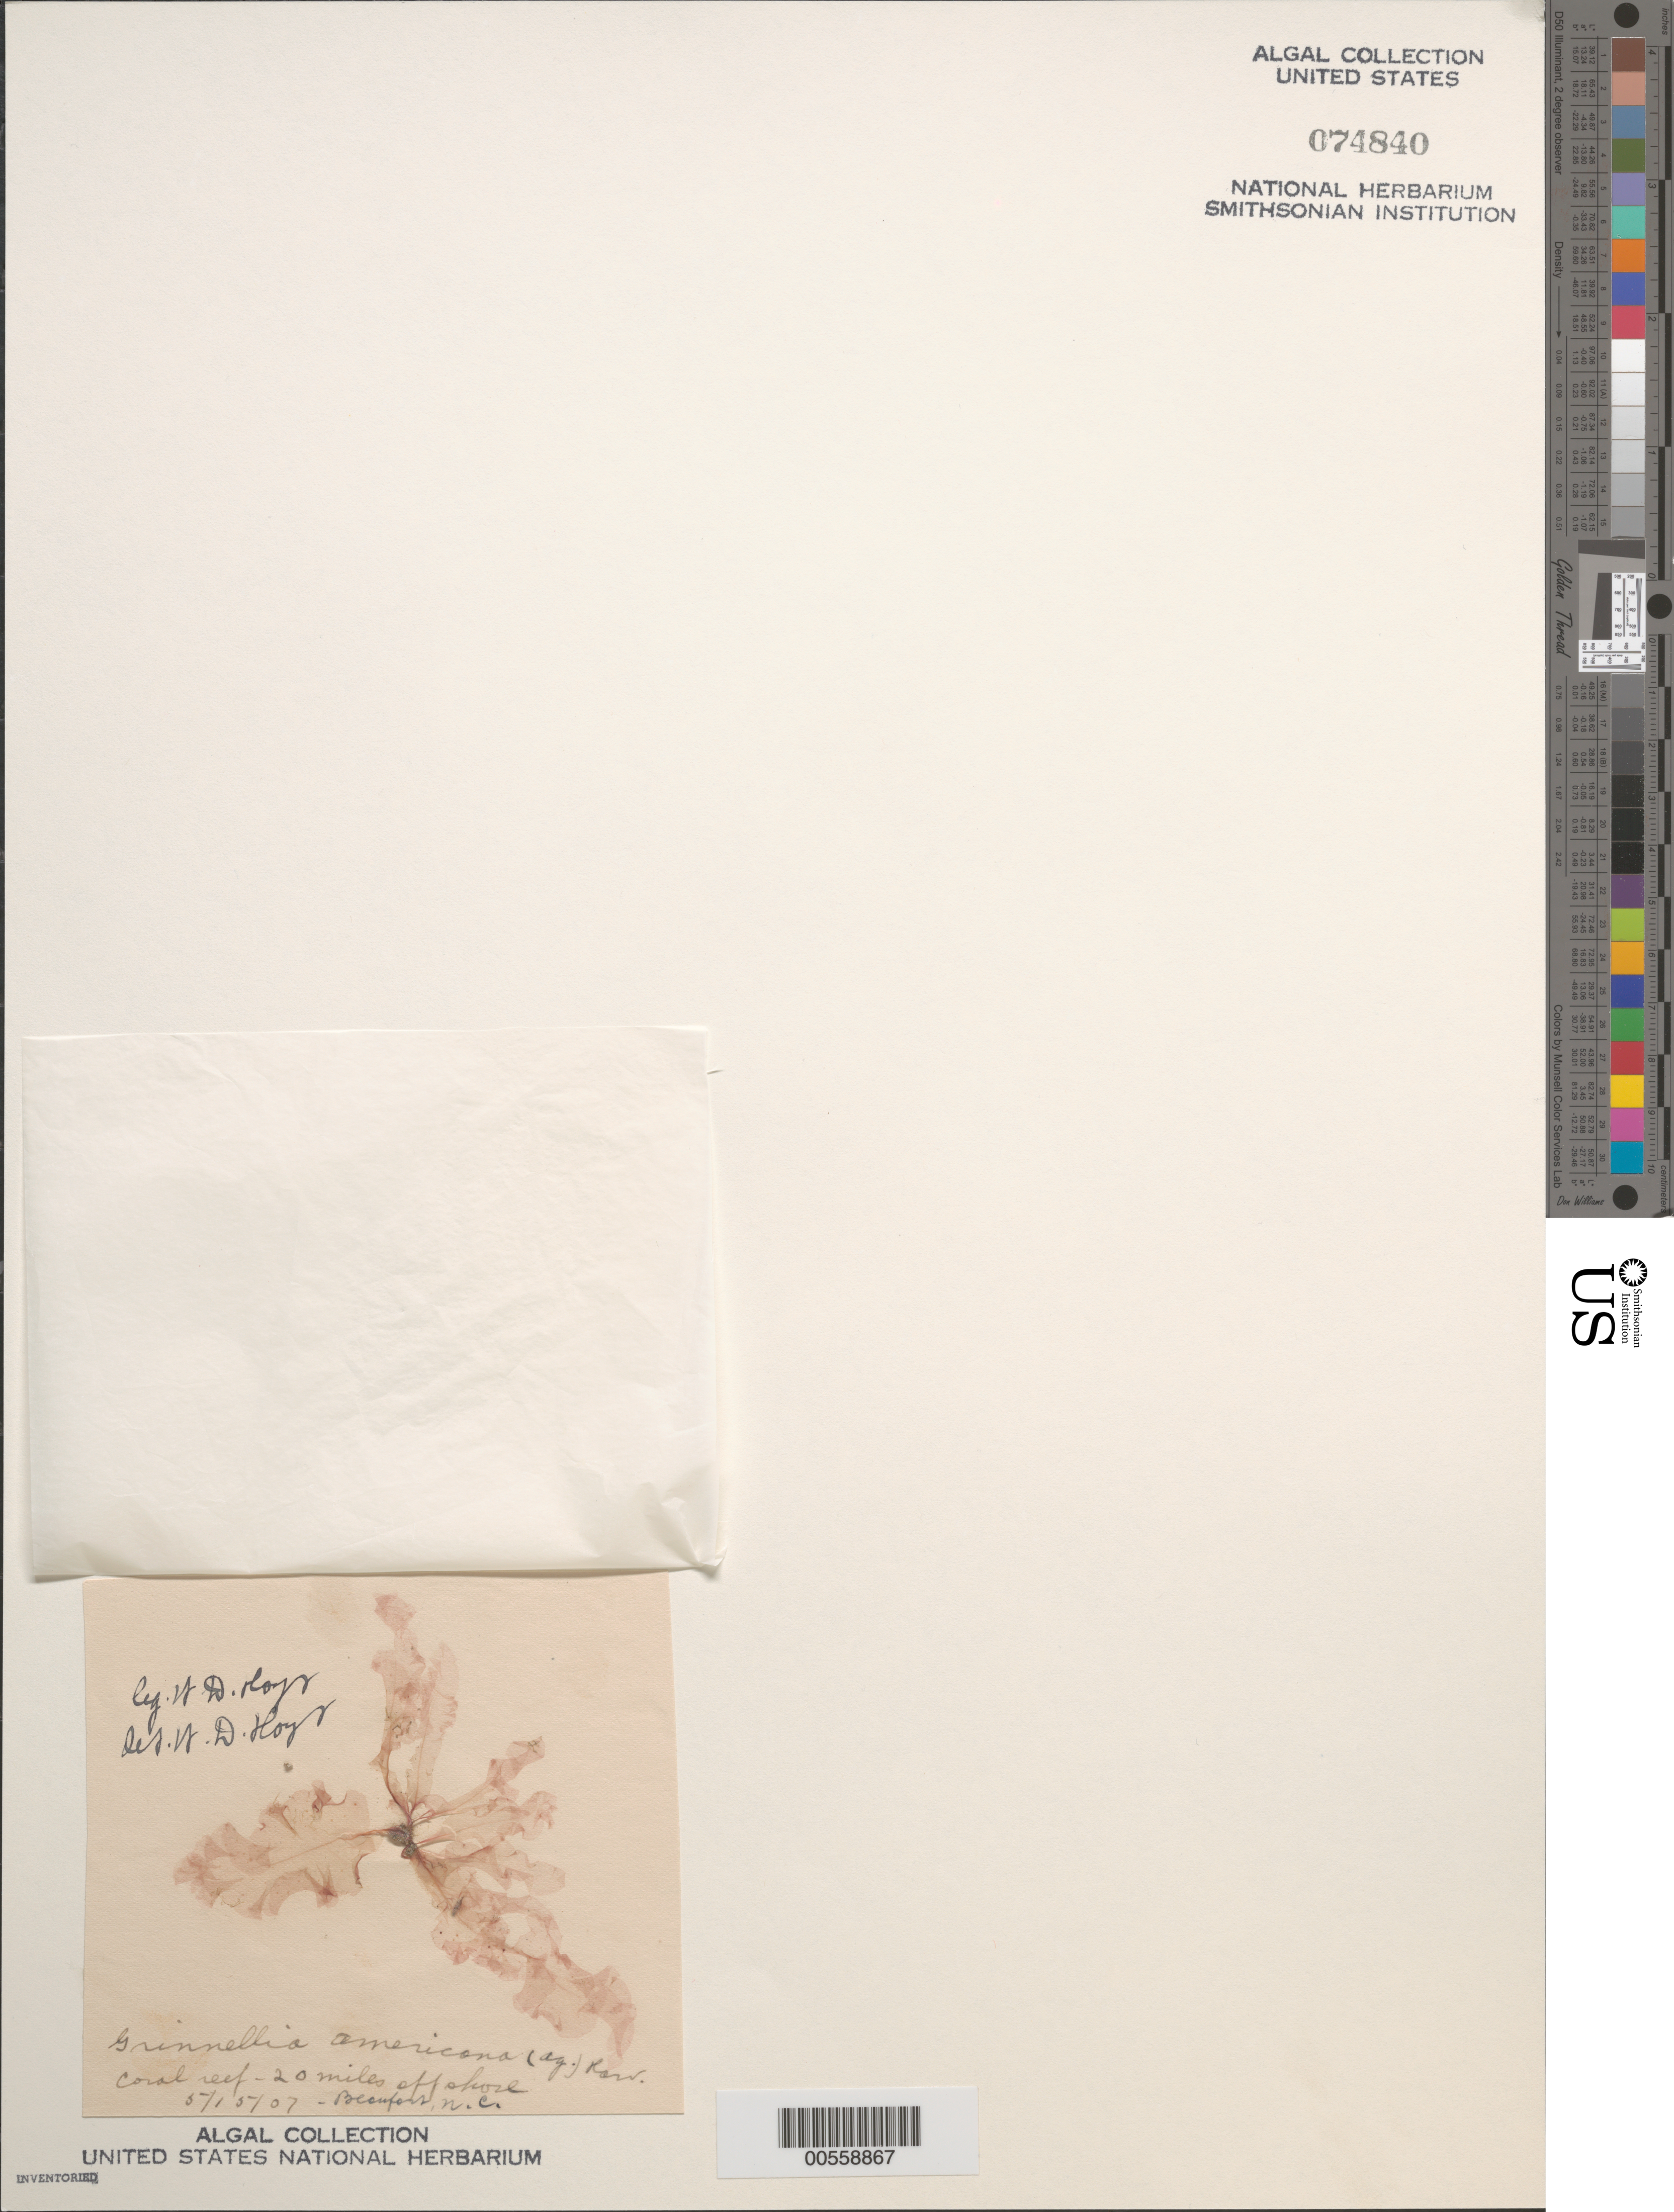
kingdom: Plantae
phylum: Rhodophyta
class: Florideophyceae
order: Ceramiales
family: Delesseriaceae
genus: Grinnellia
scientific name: Grinnellia americana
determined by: Hoyt, W. D.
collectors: W. D. Hoyt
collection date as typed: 15 May 1907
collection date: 1907-05-15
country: United States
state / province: North Carolina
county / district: Carteret County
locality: Coral reef 20 miles off Beaufort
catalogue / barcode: US 74840